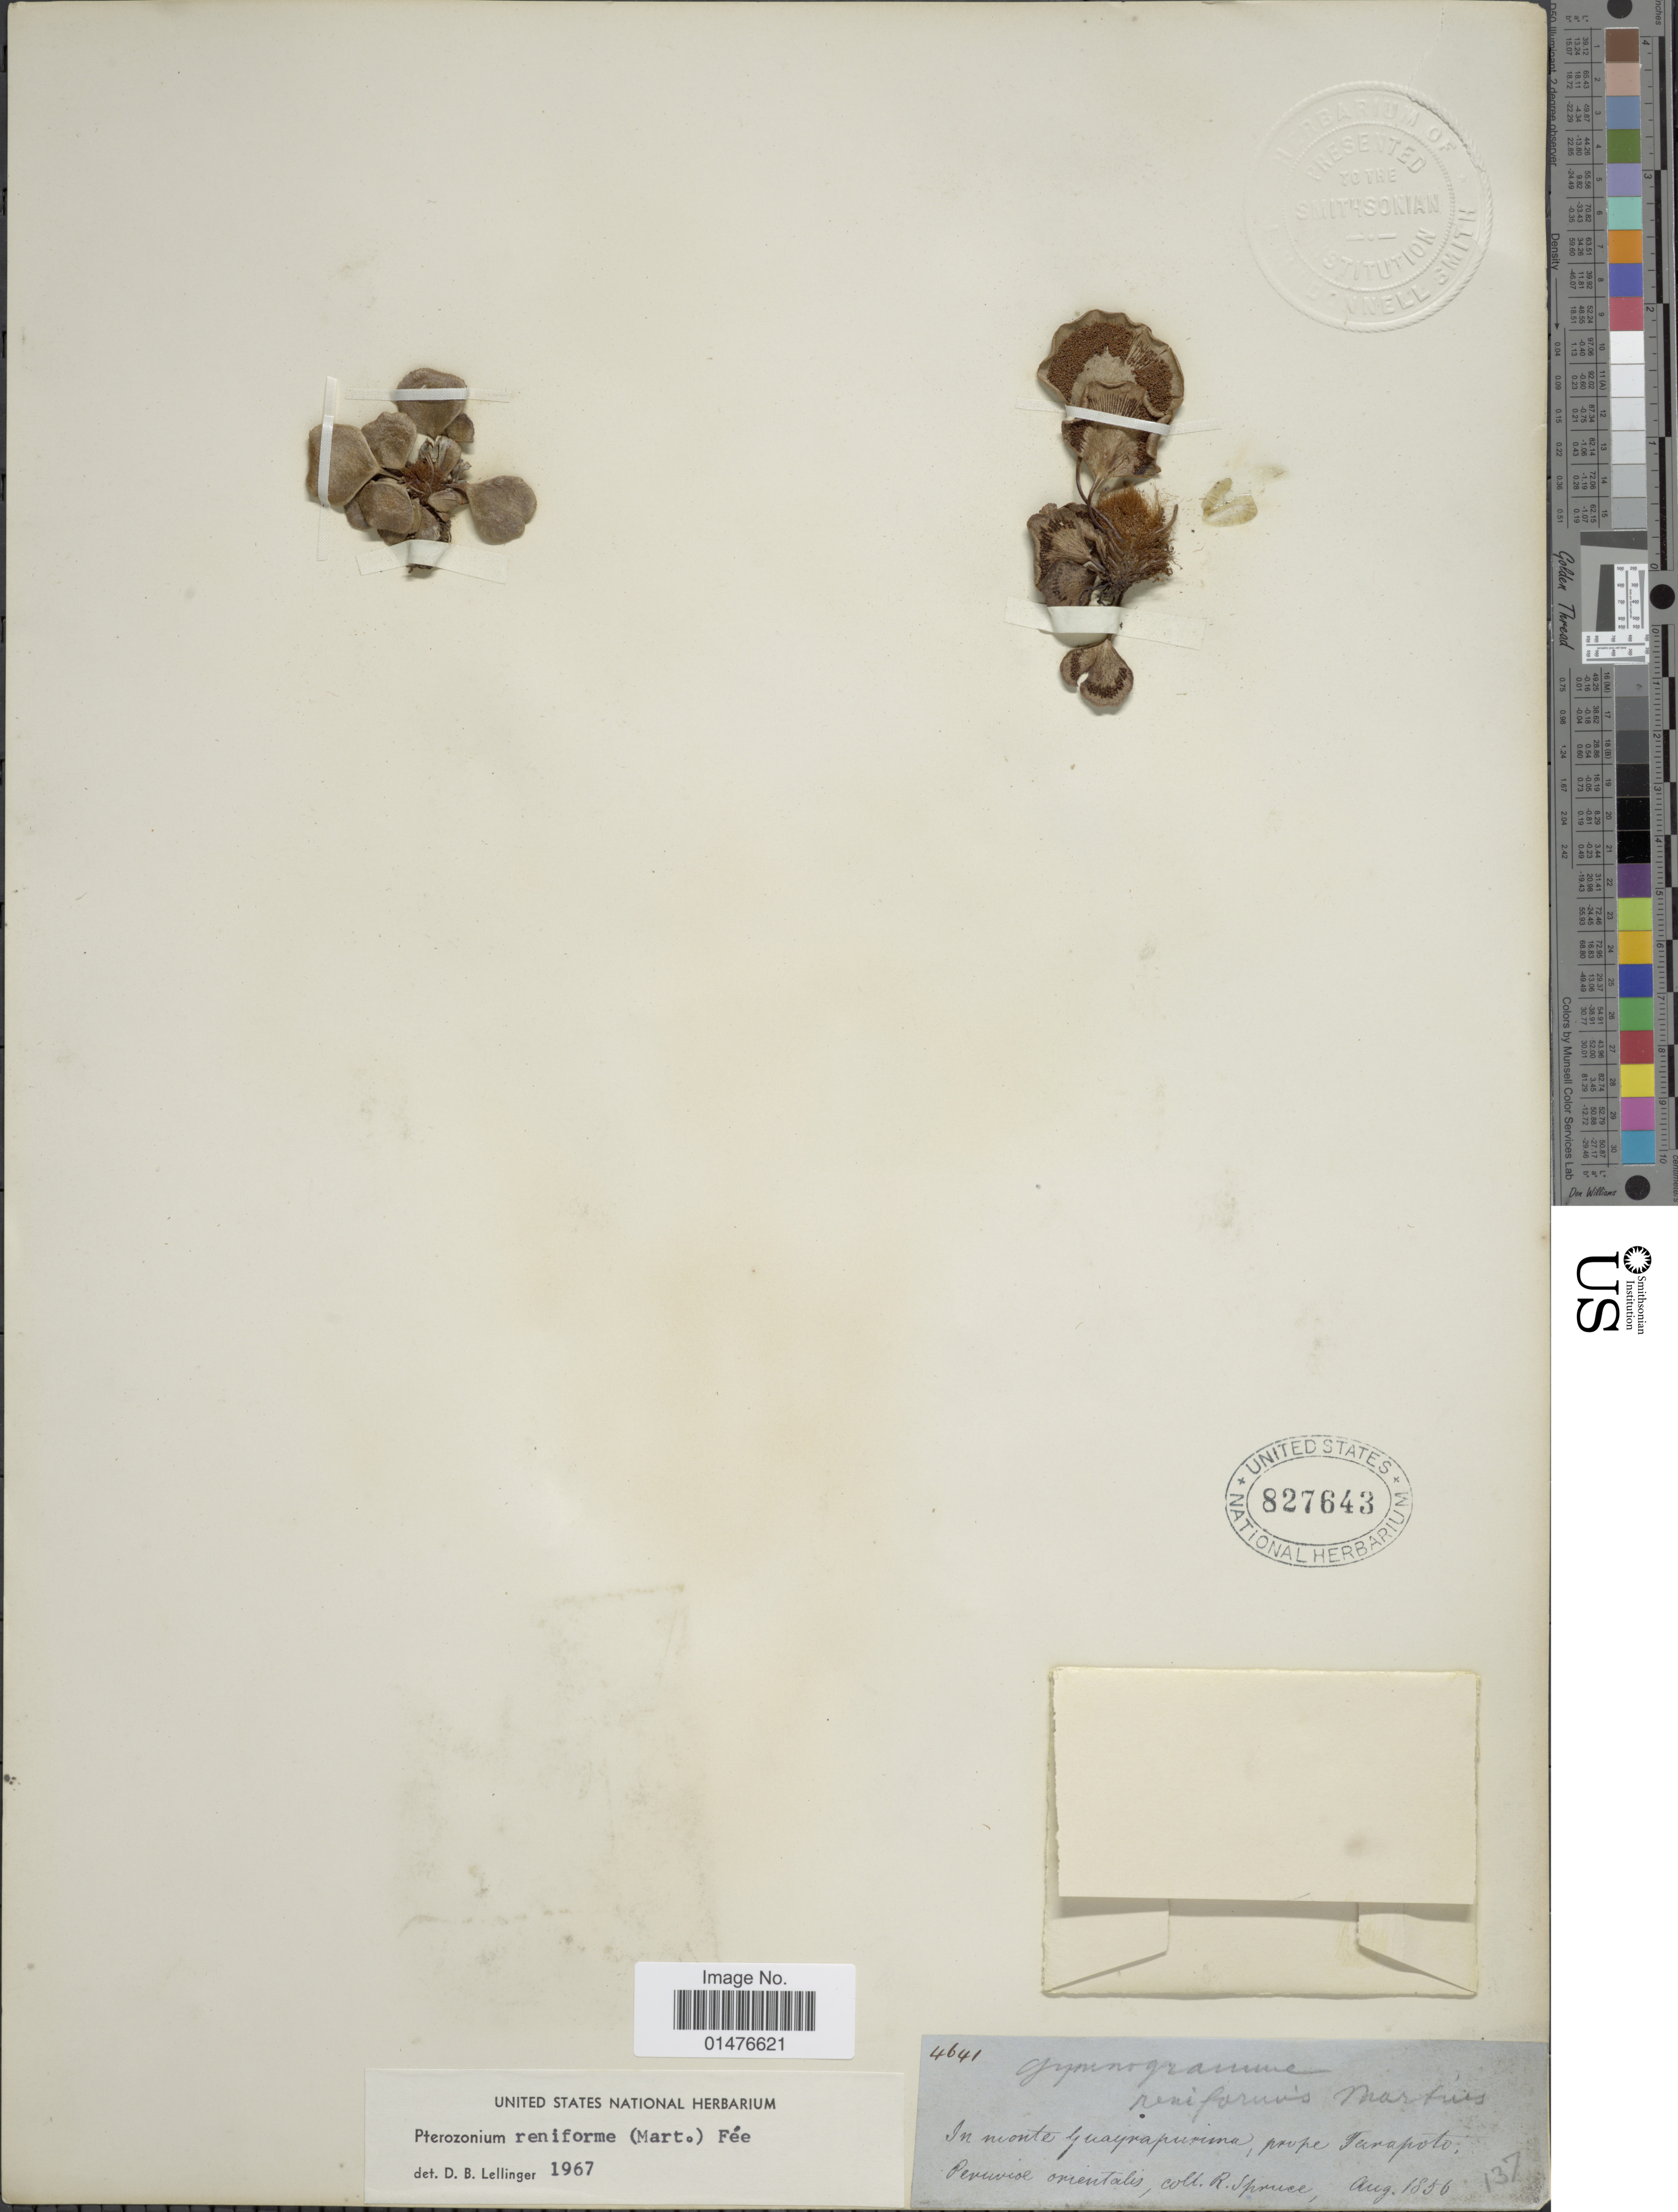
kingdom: Plantae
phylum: Tracheophyta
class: Polypodiopsida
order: Polypodiales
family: Pteridaceae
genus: Pterozonium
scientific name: Pterozonium reniforme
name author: (Mart.) Fée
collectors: R. Spruce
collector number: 4641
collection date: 1836-08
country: Peru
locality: In monte Guayrapurima, prope Tarapoto, Peruviae orientalis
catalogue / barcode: US 827643